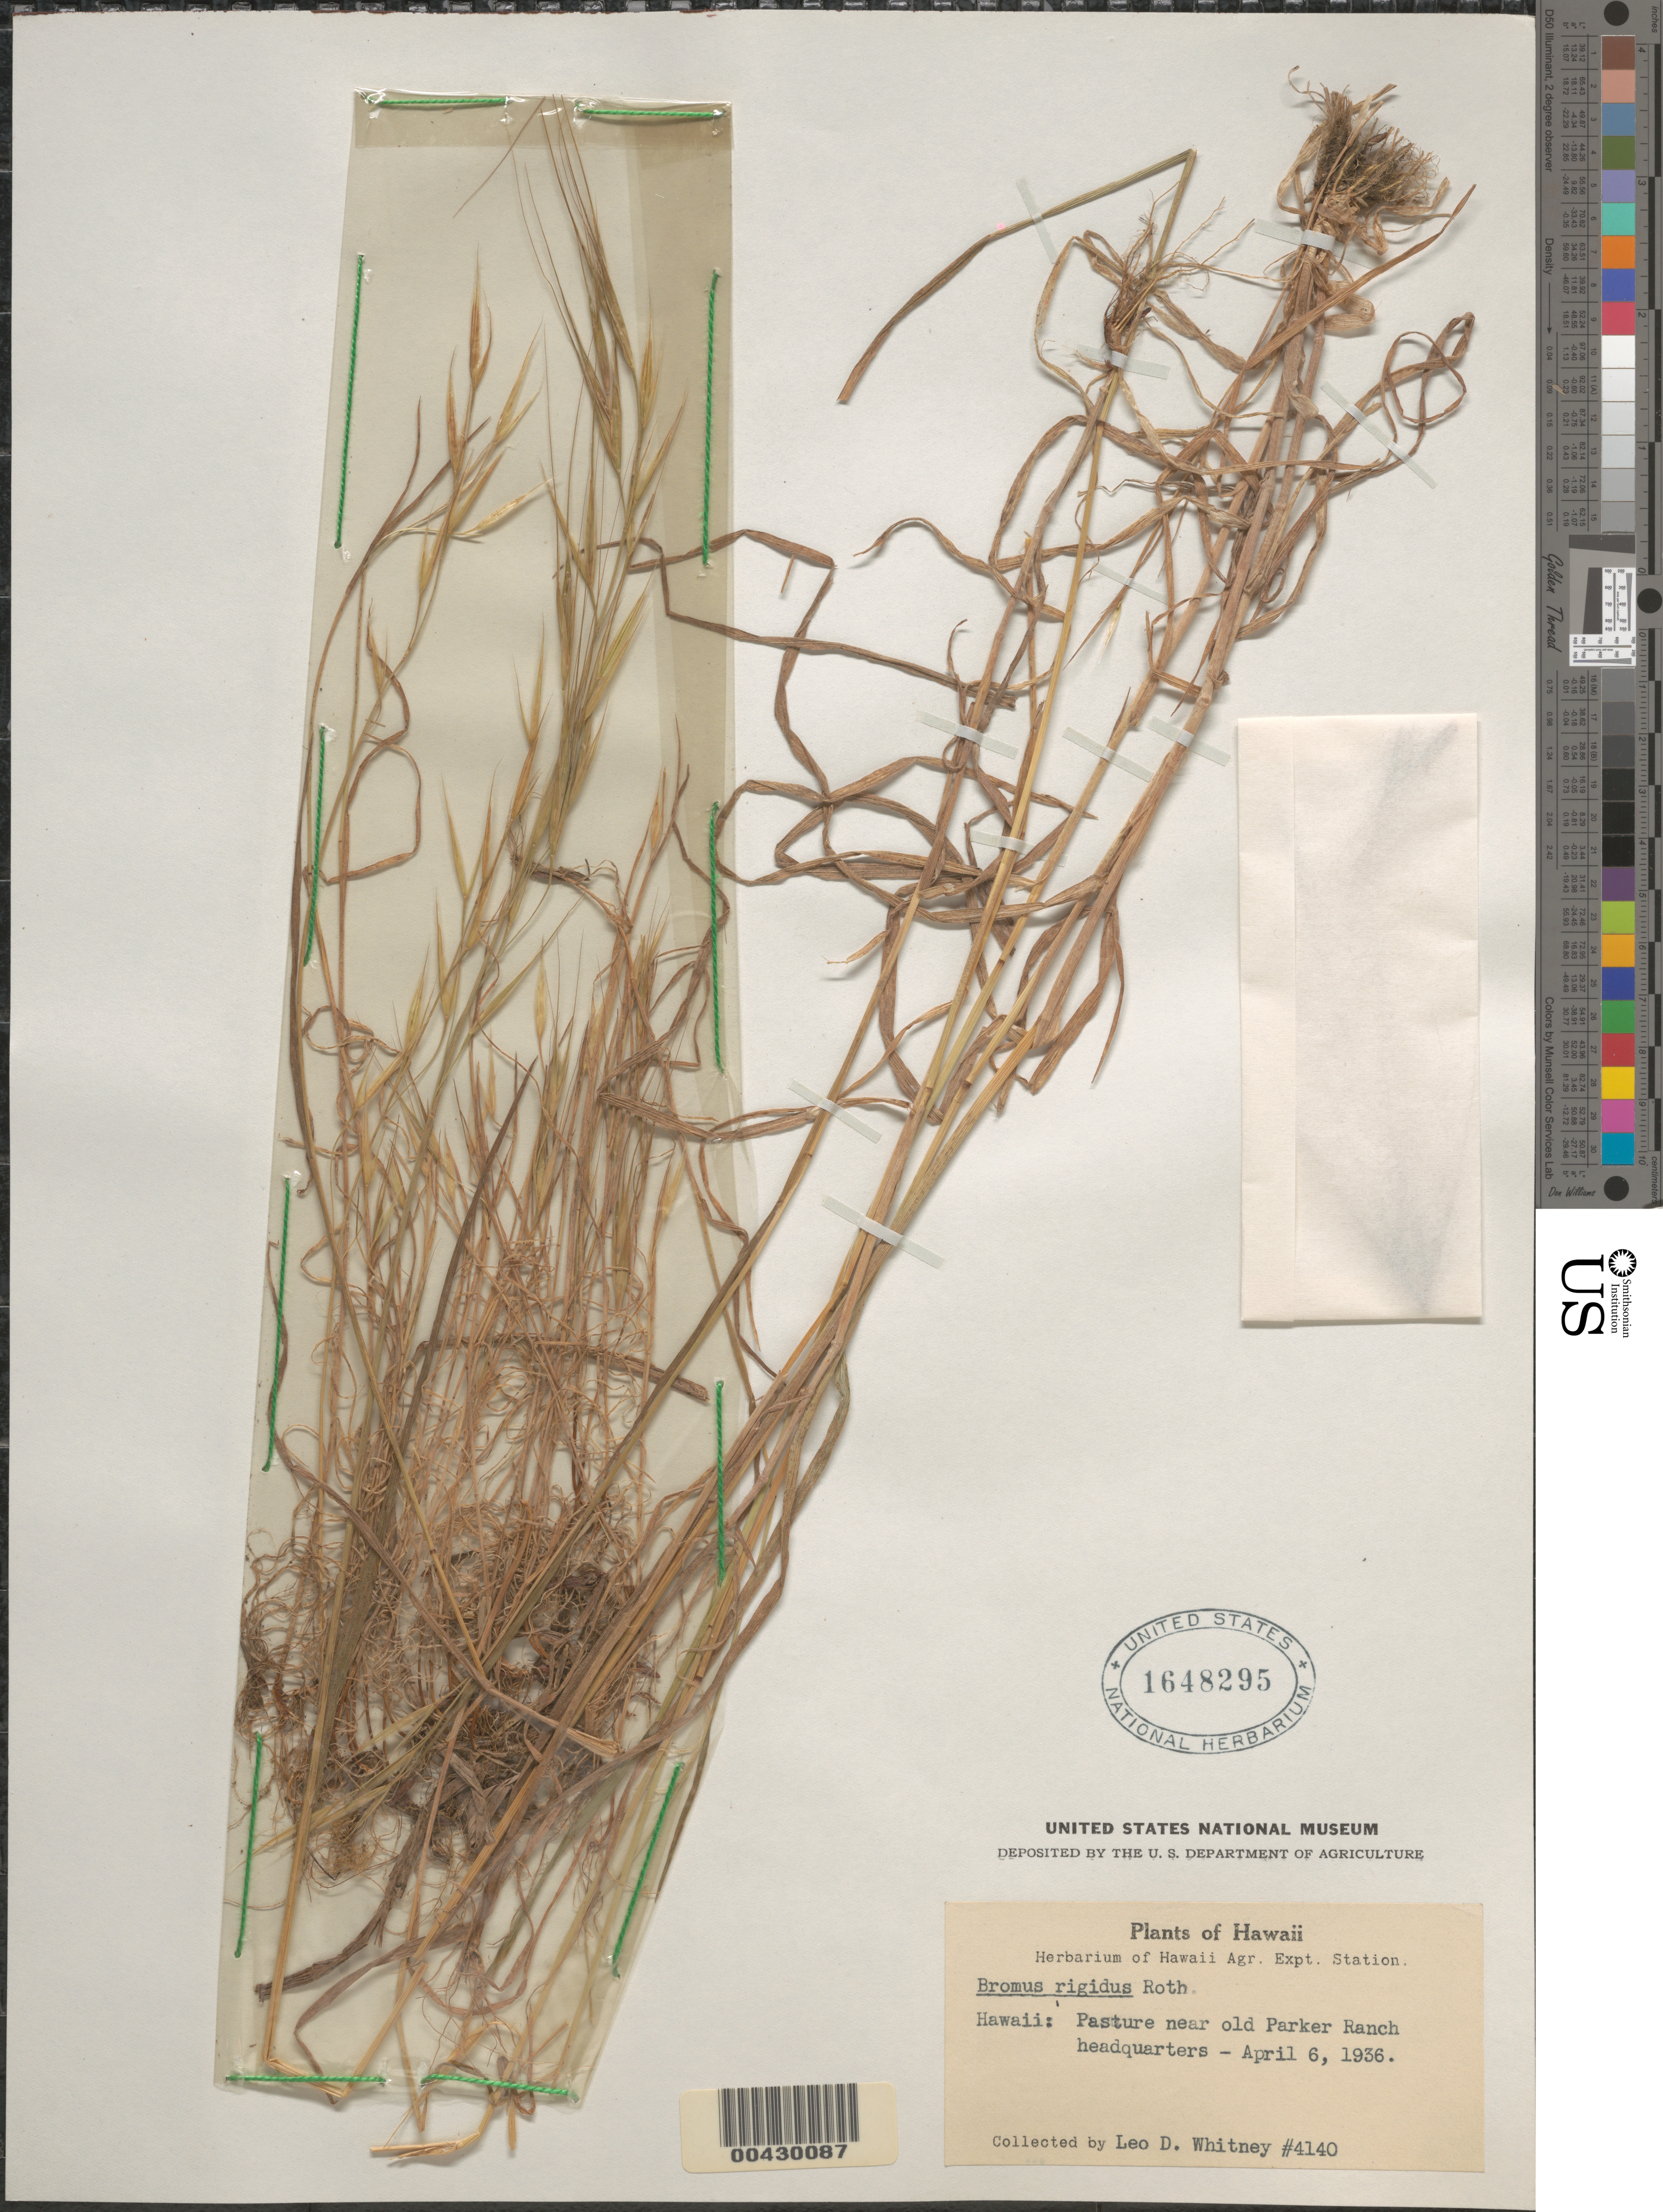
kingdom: Plantae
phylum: Tracheophyta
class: Liliopsida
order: Poales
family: Poaceae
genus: Bromus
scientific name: Bromus diandrus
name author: Roth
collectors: L. Whitney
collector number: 4140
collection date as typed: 6 Apr 1936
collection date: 1936-04-06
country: United States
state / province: Hawaii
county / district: Hawaii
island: Hawaii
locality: Near old Parker Ranch headquarters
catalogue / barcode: US 1648295